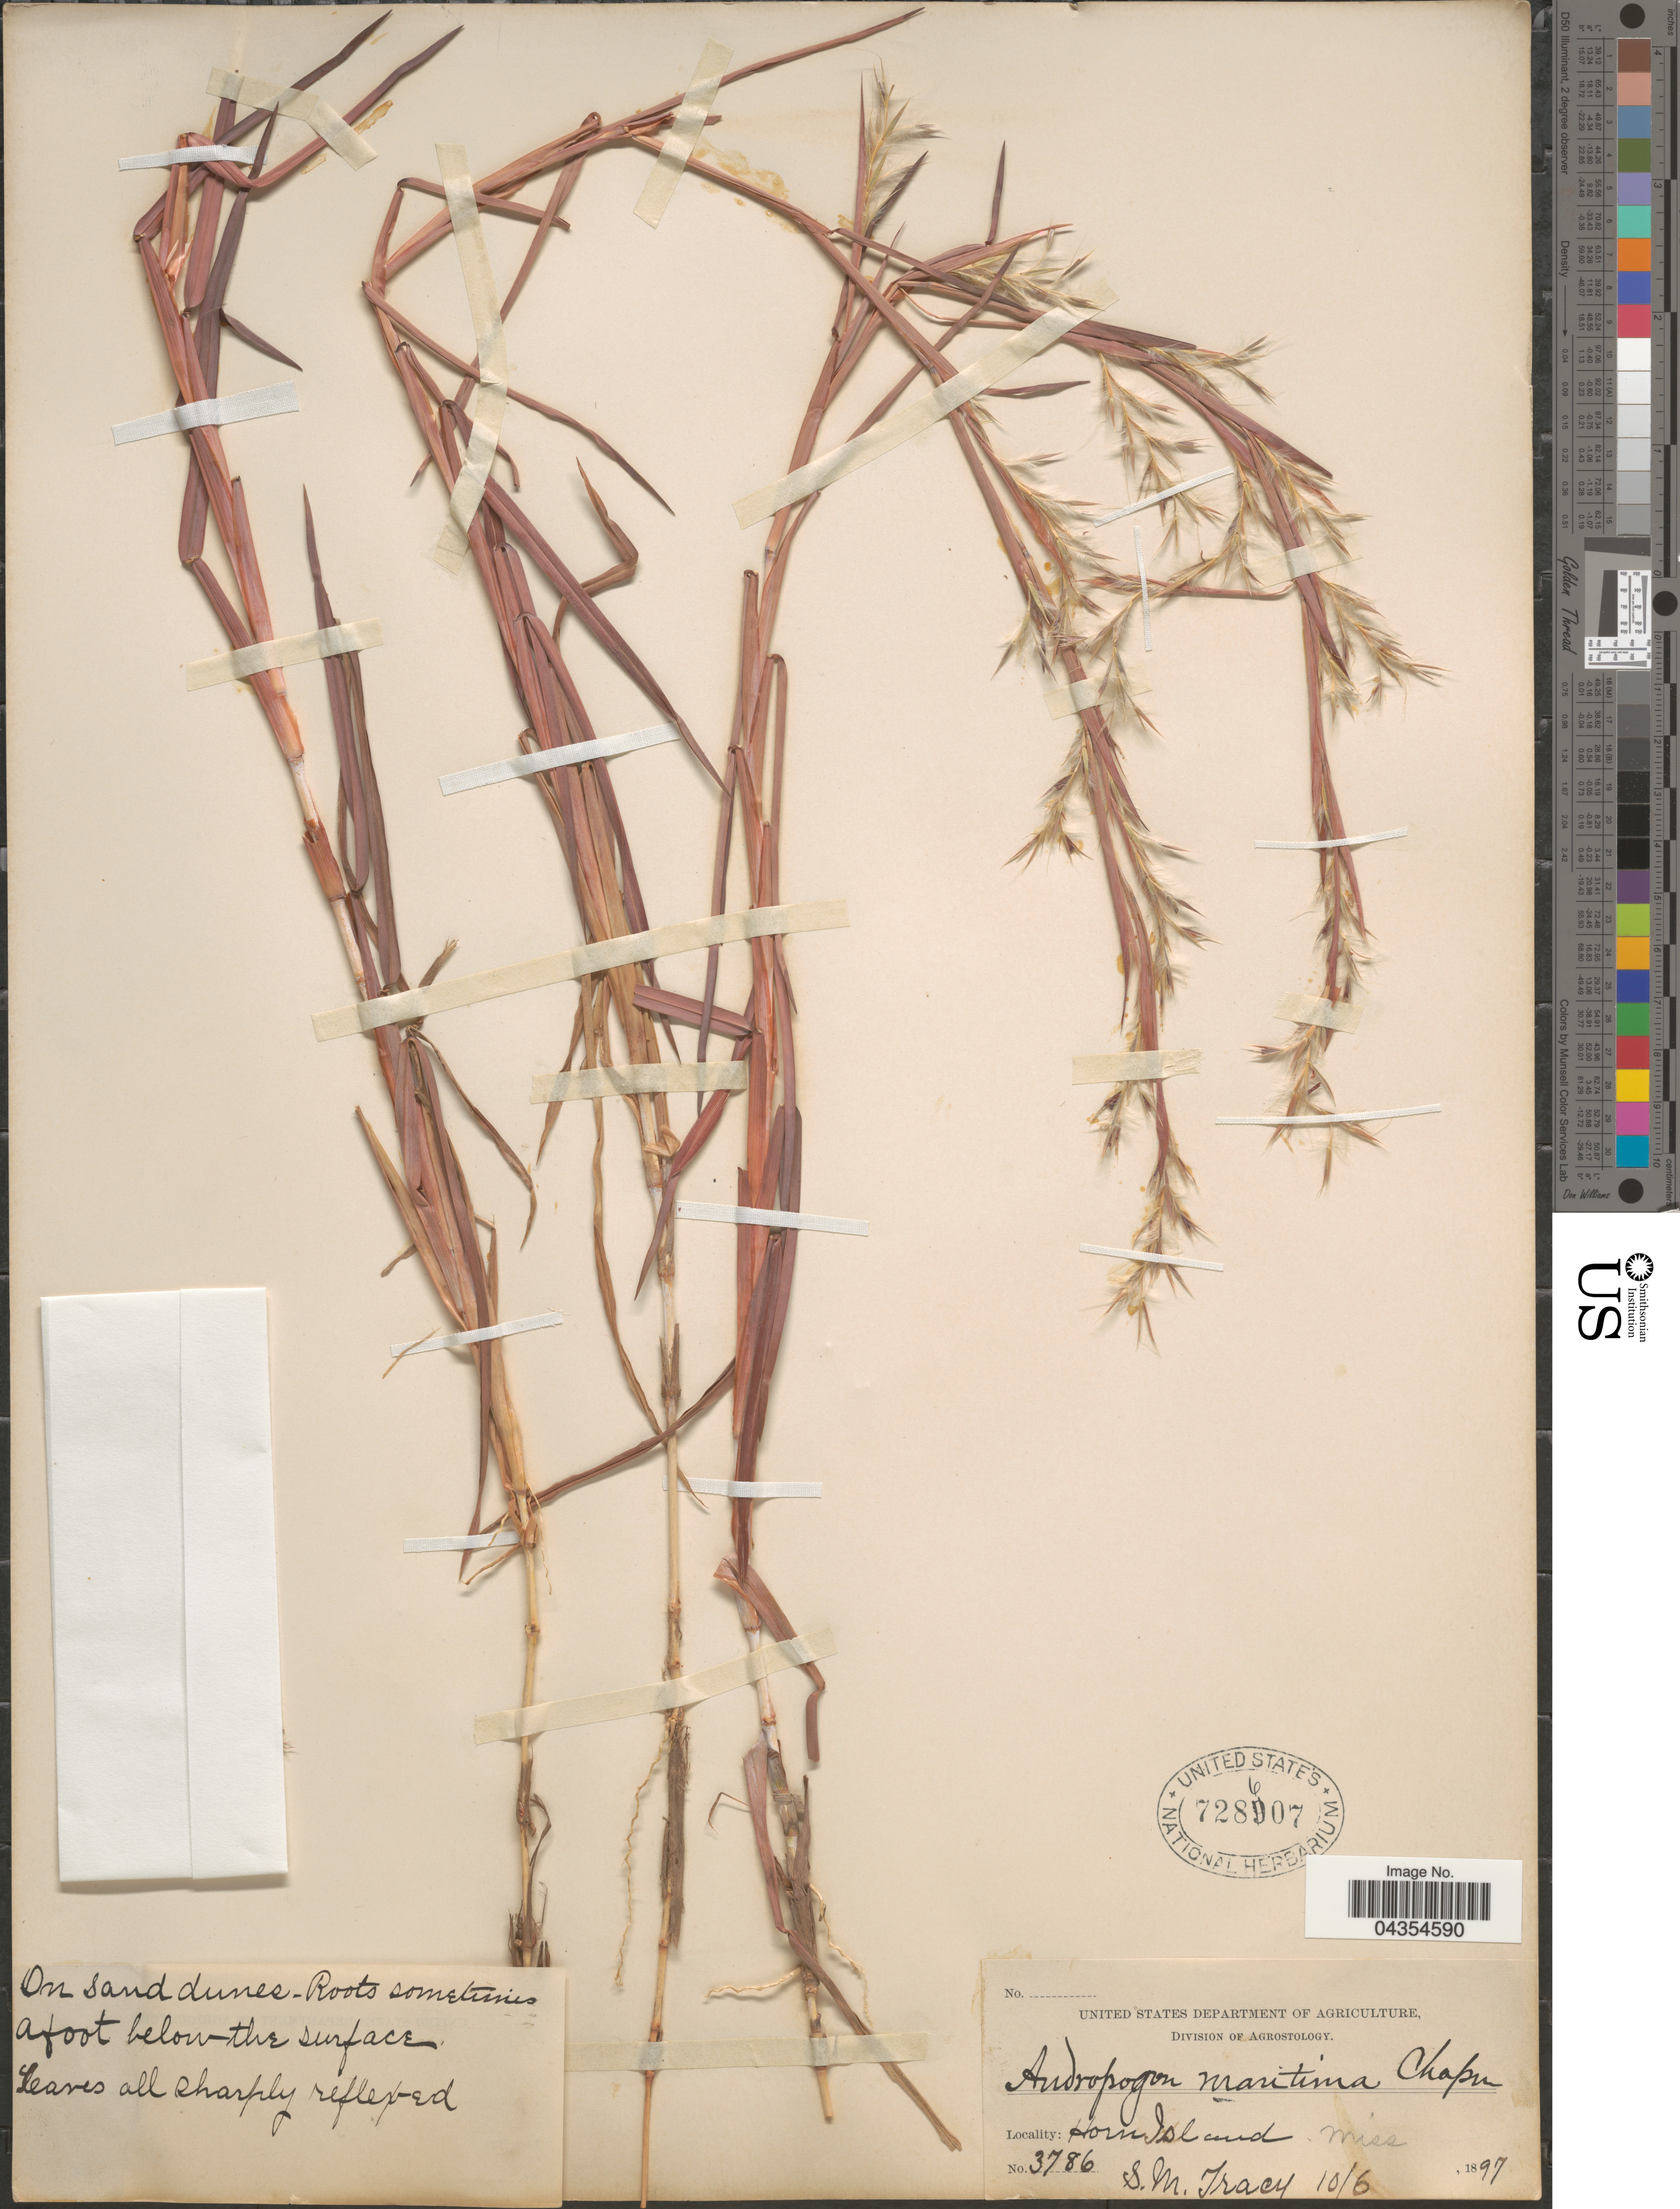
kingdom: Plantae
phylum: Tracheophyta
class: Liliopsida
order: Poales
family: Poaceae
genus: Schizachyrium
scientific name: Schizachyrium maritimum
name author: (Chapm.) Nash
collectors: S. M. Tracy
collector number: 3786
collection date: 1897-10-06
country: United States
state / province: Mississippi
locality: Horn Island.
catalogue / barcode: US 728607